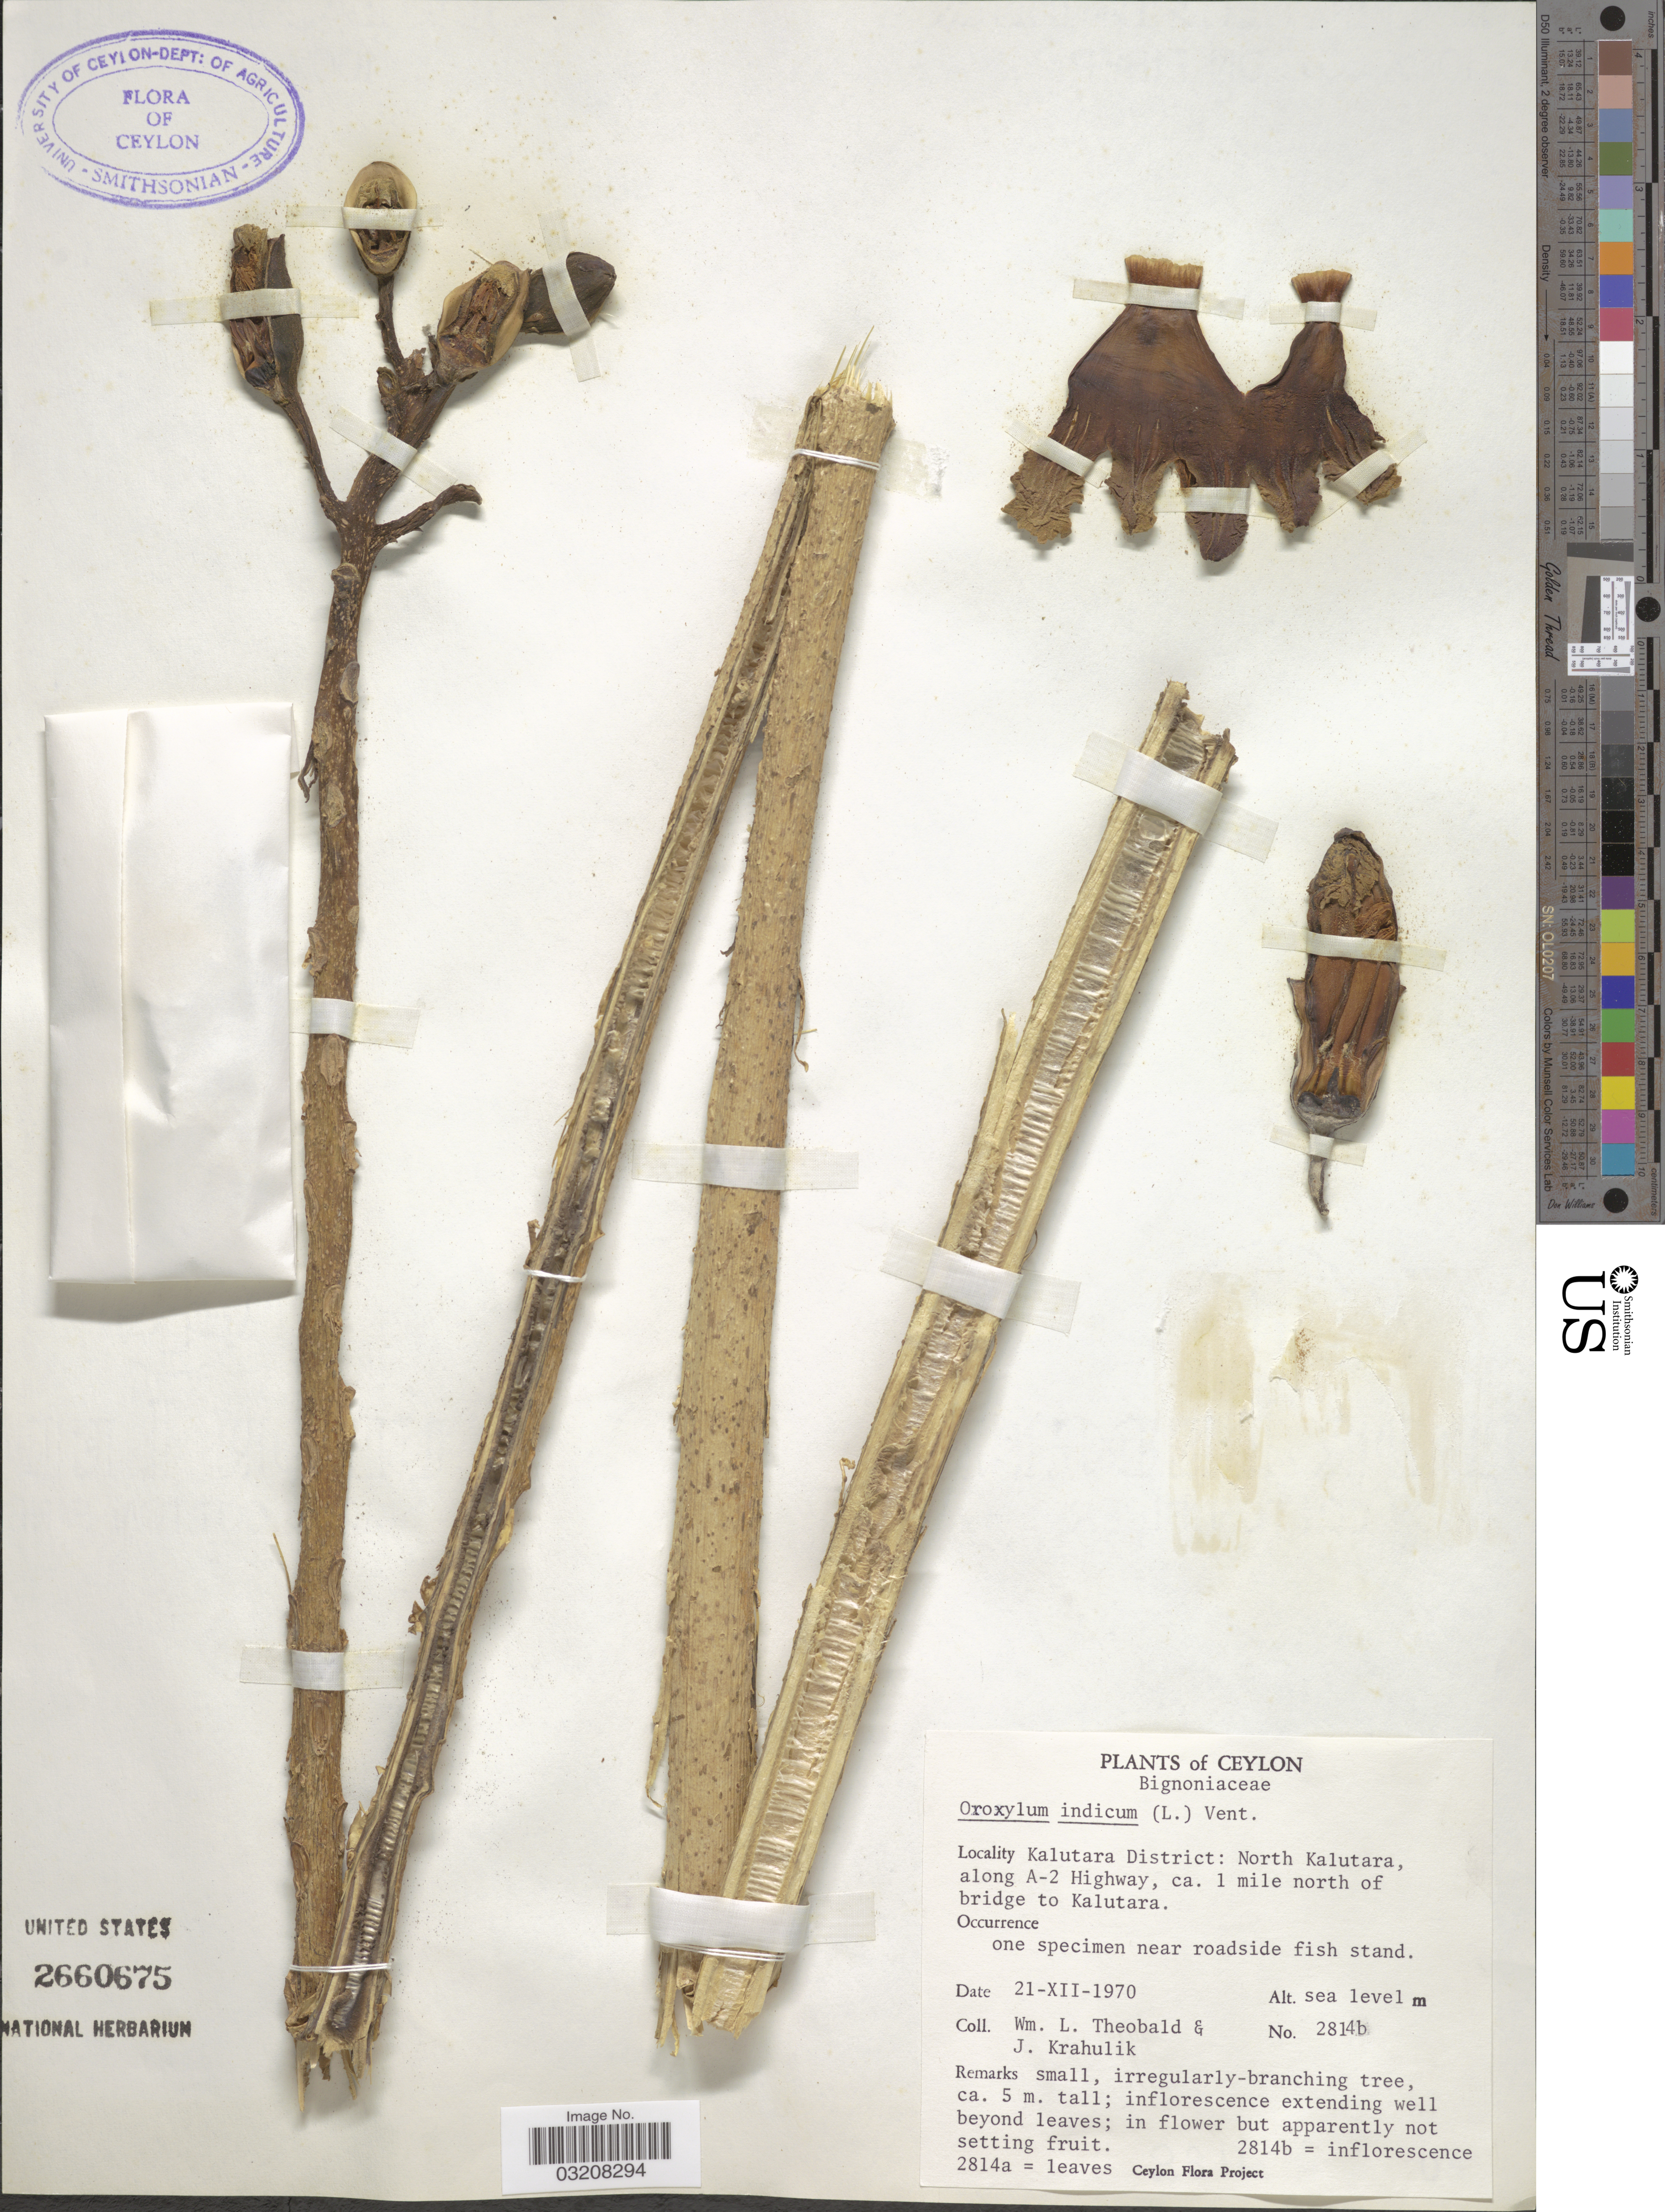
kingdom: Plantae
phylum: Tracheophyta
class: Magnoliopsida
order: Lamiales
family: Bignoniaceae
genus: Oroxylum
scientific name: Oroxylum indicum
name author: (L.) Kurz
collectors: W. L. Theobald & J. Krahulik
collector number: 2814b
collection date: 1970-12-21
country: Sri Lanka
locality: Ceylon. Kalutara District: North Kalutara, along A-2 Highway, ca. 1 mile north of bridge to Kalutara.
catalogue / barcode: US 2660675